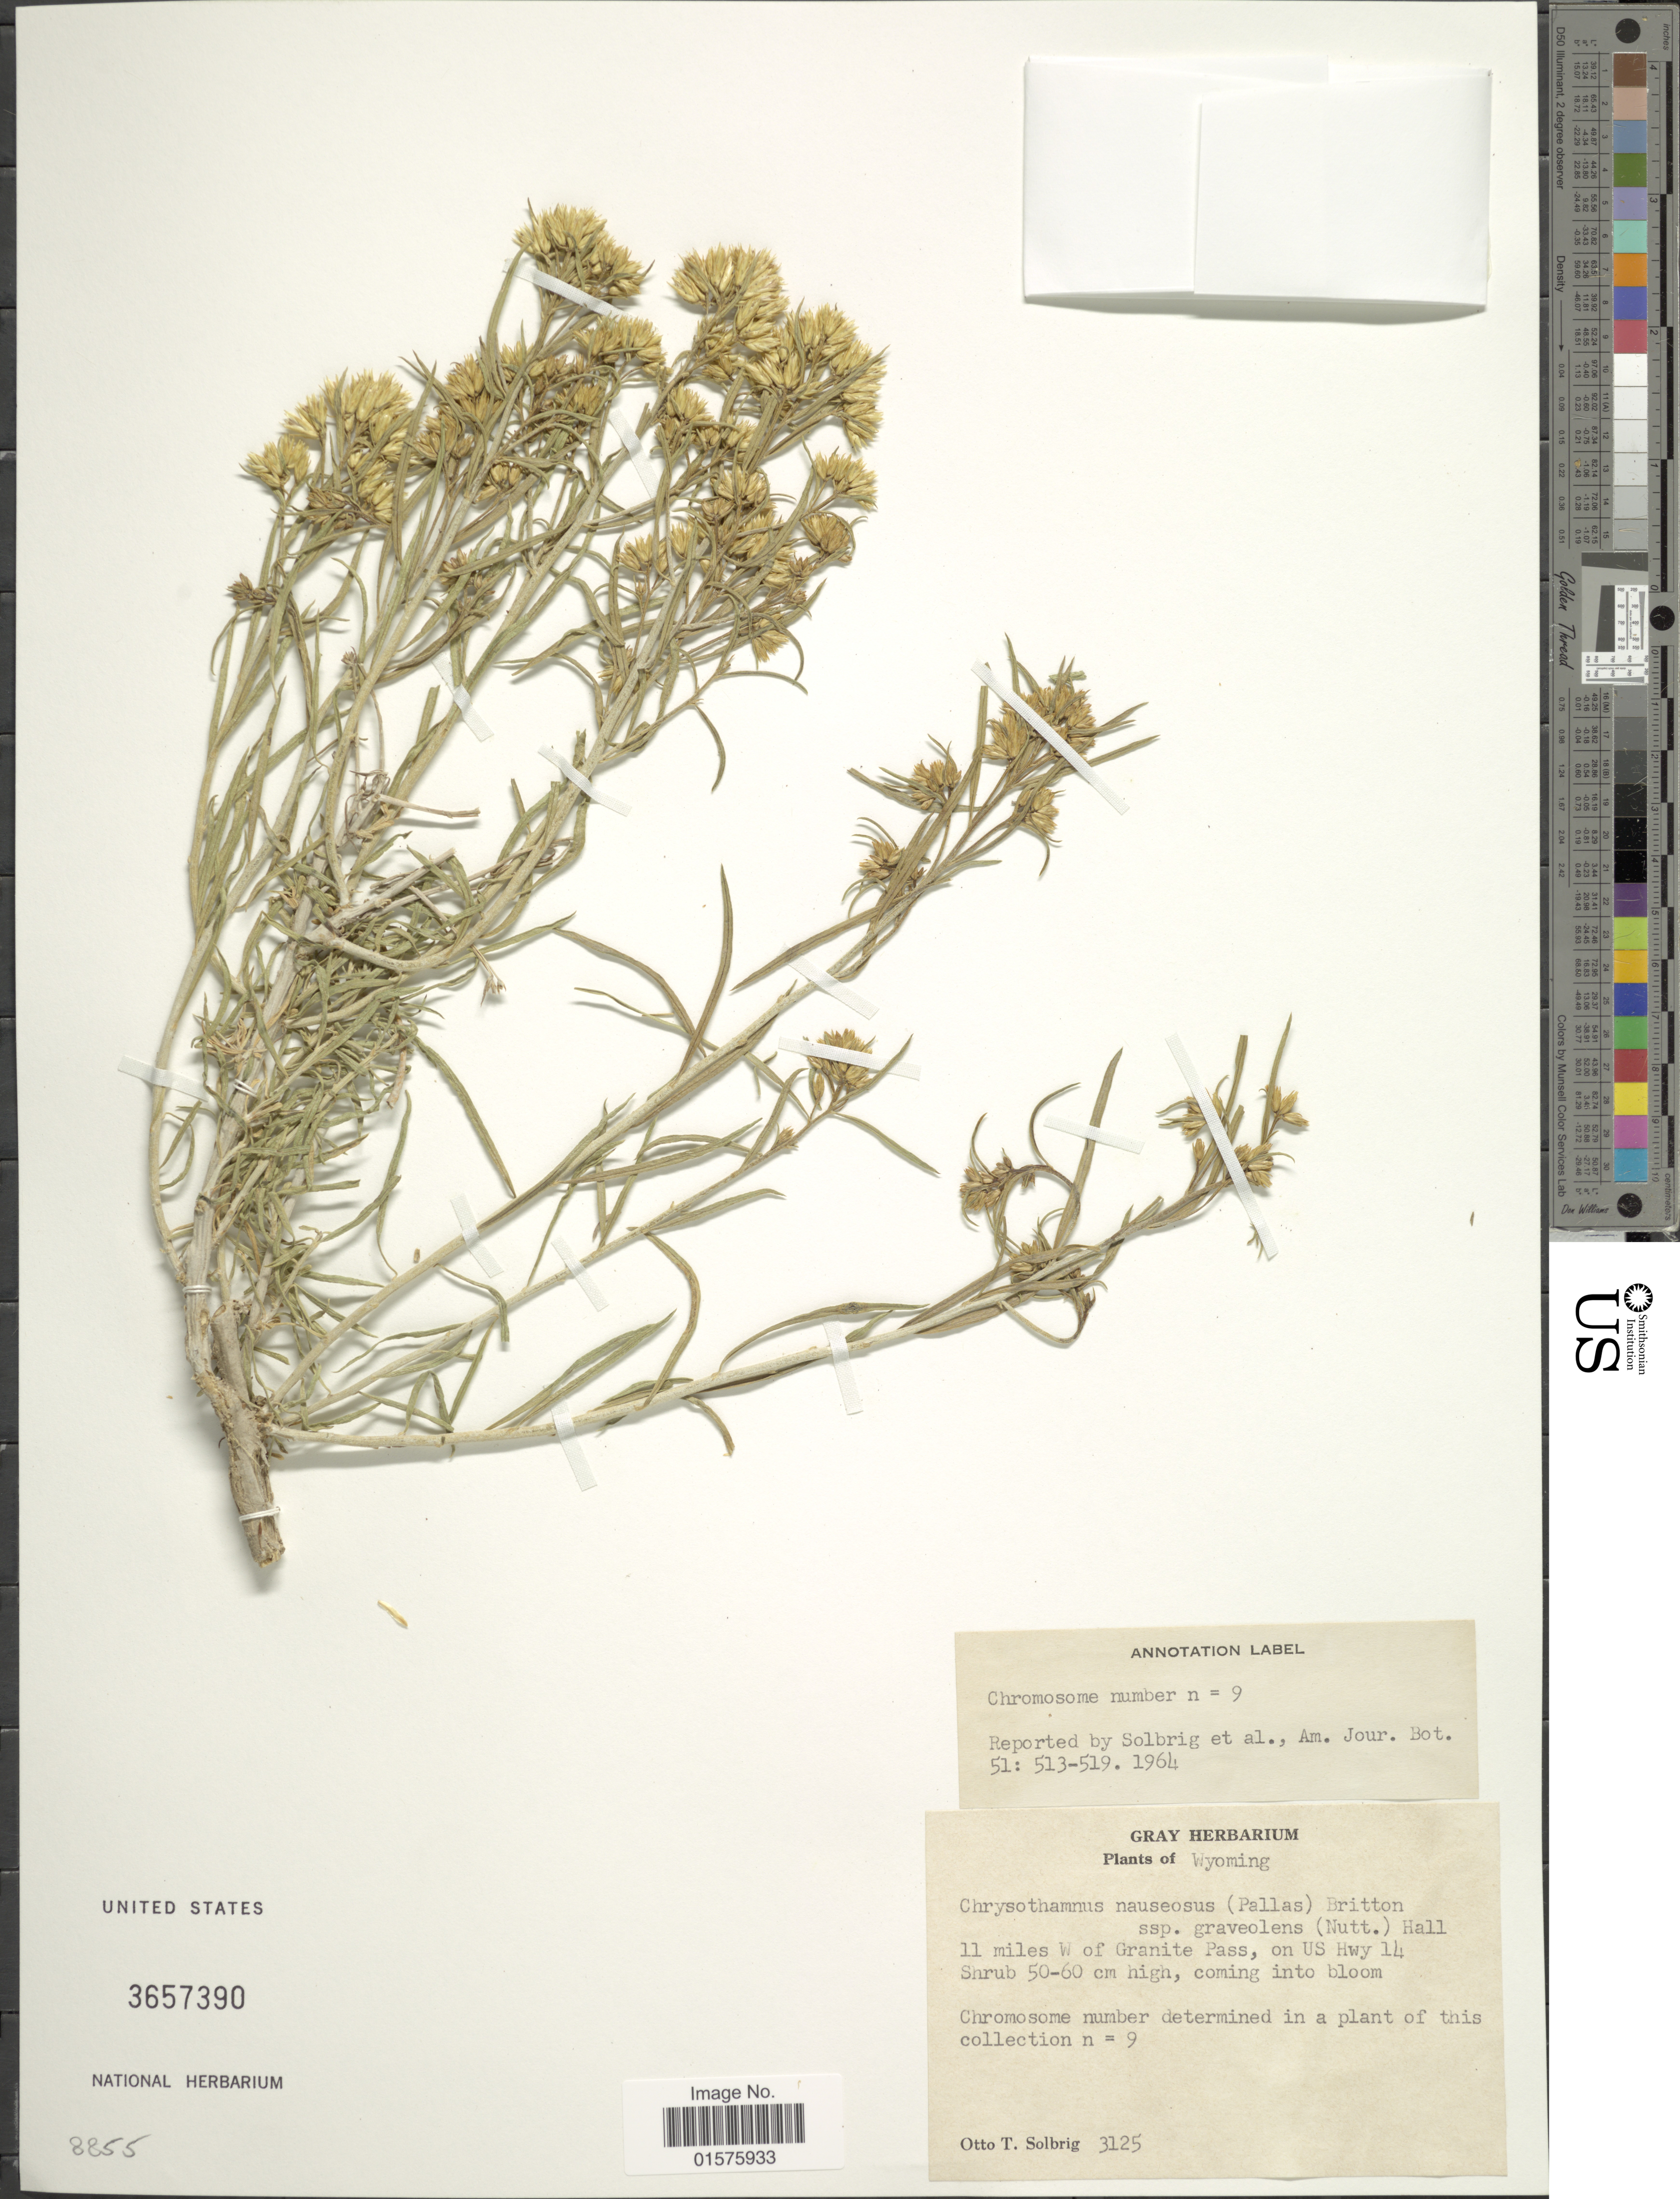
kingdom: Plantae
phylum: Tracheophyta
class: Magnoliopsida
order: Asterales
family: Asteraceae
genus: Ericameria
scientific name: Ericameria nauseosa var. graveolens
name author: (Nutt.) Reveal & Schuyler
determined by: Urbatsch, Lowell E., Curator (LSU), Louisiana State University (UNITED STATES)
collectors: O. T. Solbrig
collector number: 3125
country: United States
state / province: Wyoming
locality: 11 miles W of Granite Pass, on US Hwy 14.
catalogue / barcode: US 3657390